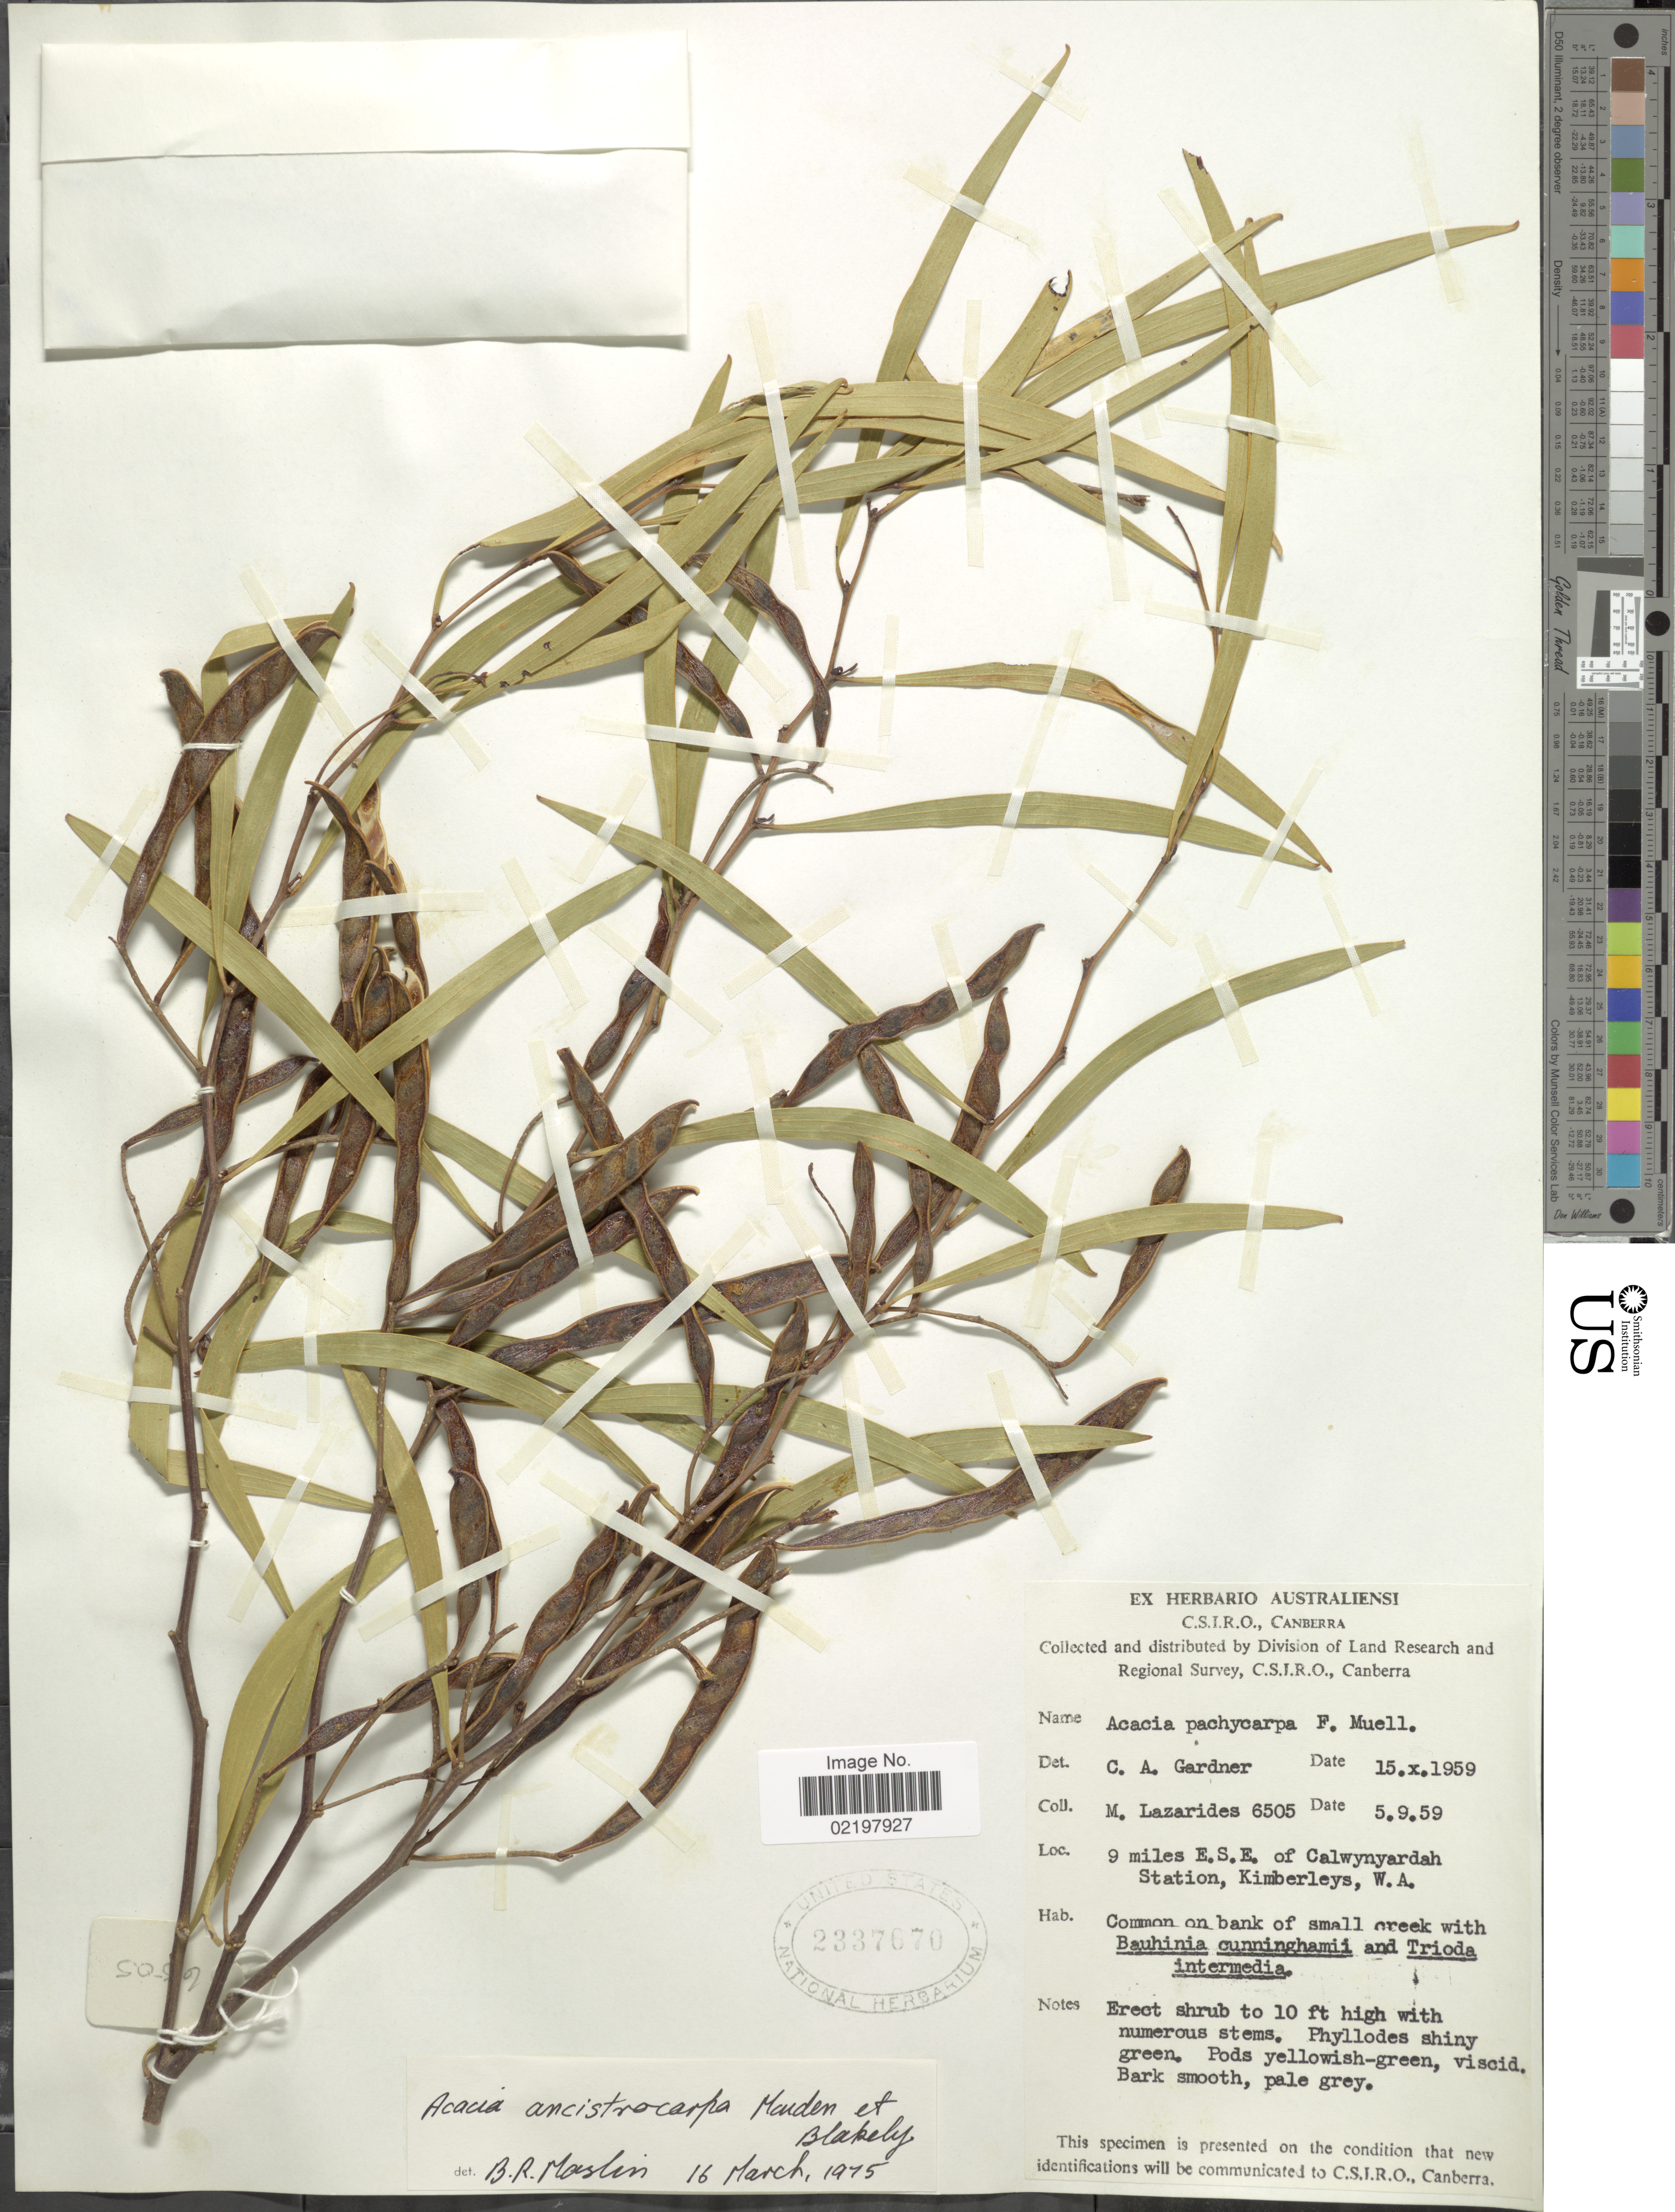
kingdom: Plantae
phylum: Tracheophyta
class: Magnoliopsida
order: Fabales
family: Fabaceae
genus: Acacia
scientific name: Acacia ancistrocarpa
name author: Maiden & Blakeley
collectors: M. Lazarides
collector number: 6505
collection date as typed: Transcribed d/m/y: 5/9/59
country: Australia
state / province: Western Australia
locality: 9 miles E.S.E. of Calwynyardah Station, Kimberleys, W. A.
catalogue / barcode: US 2337670